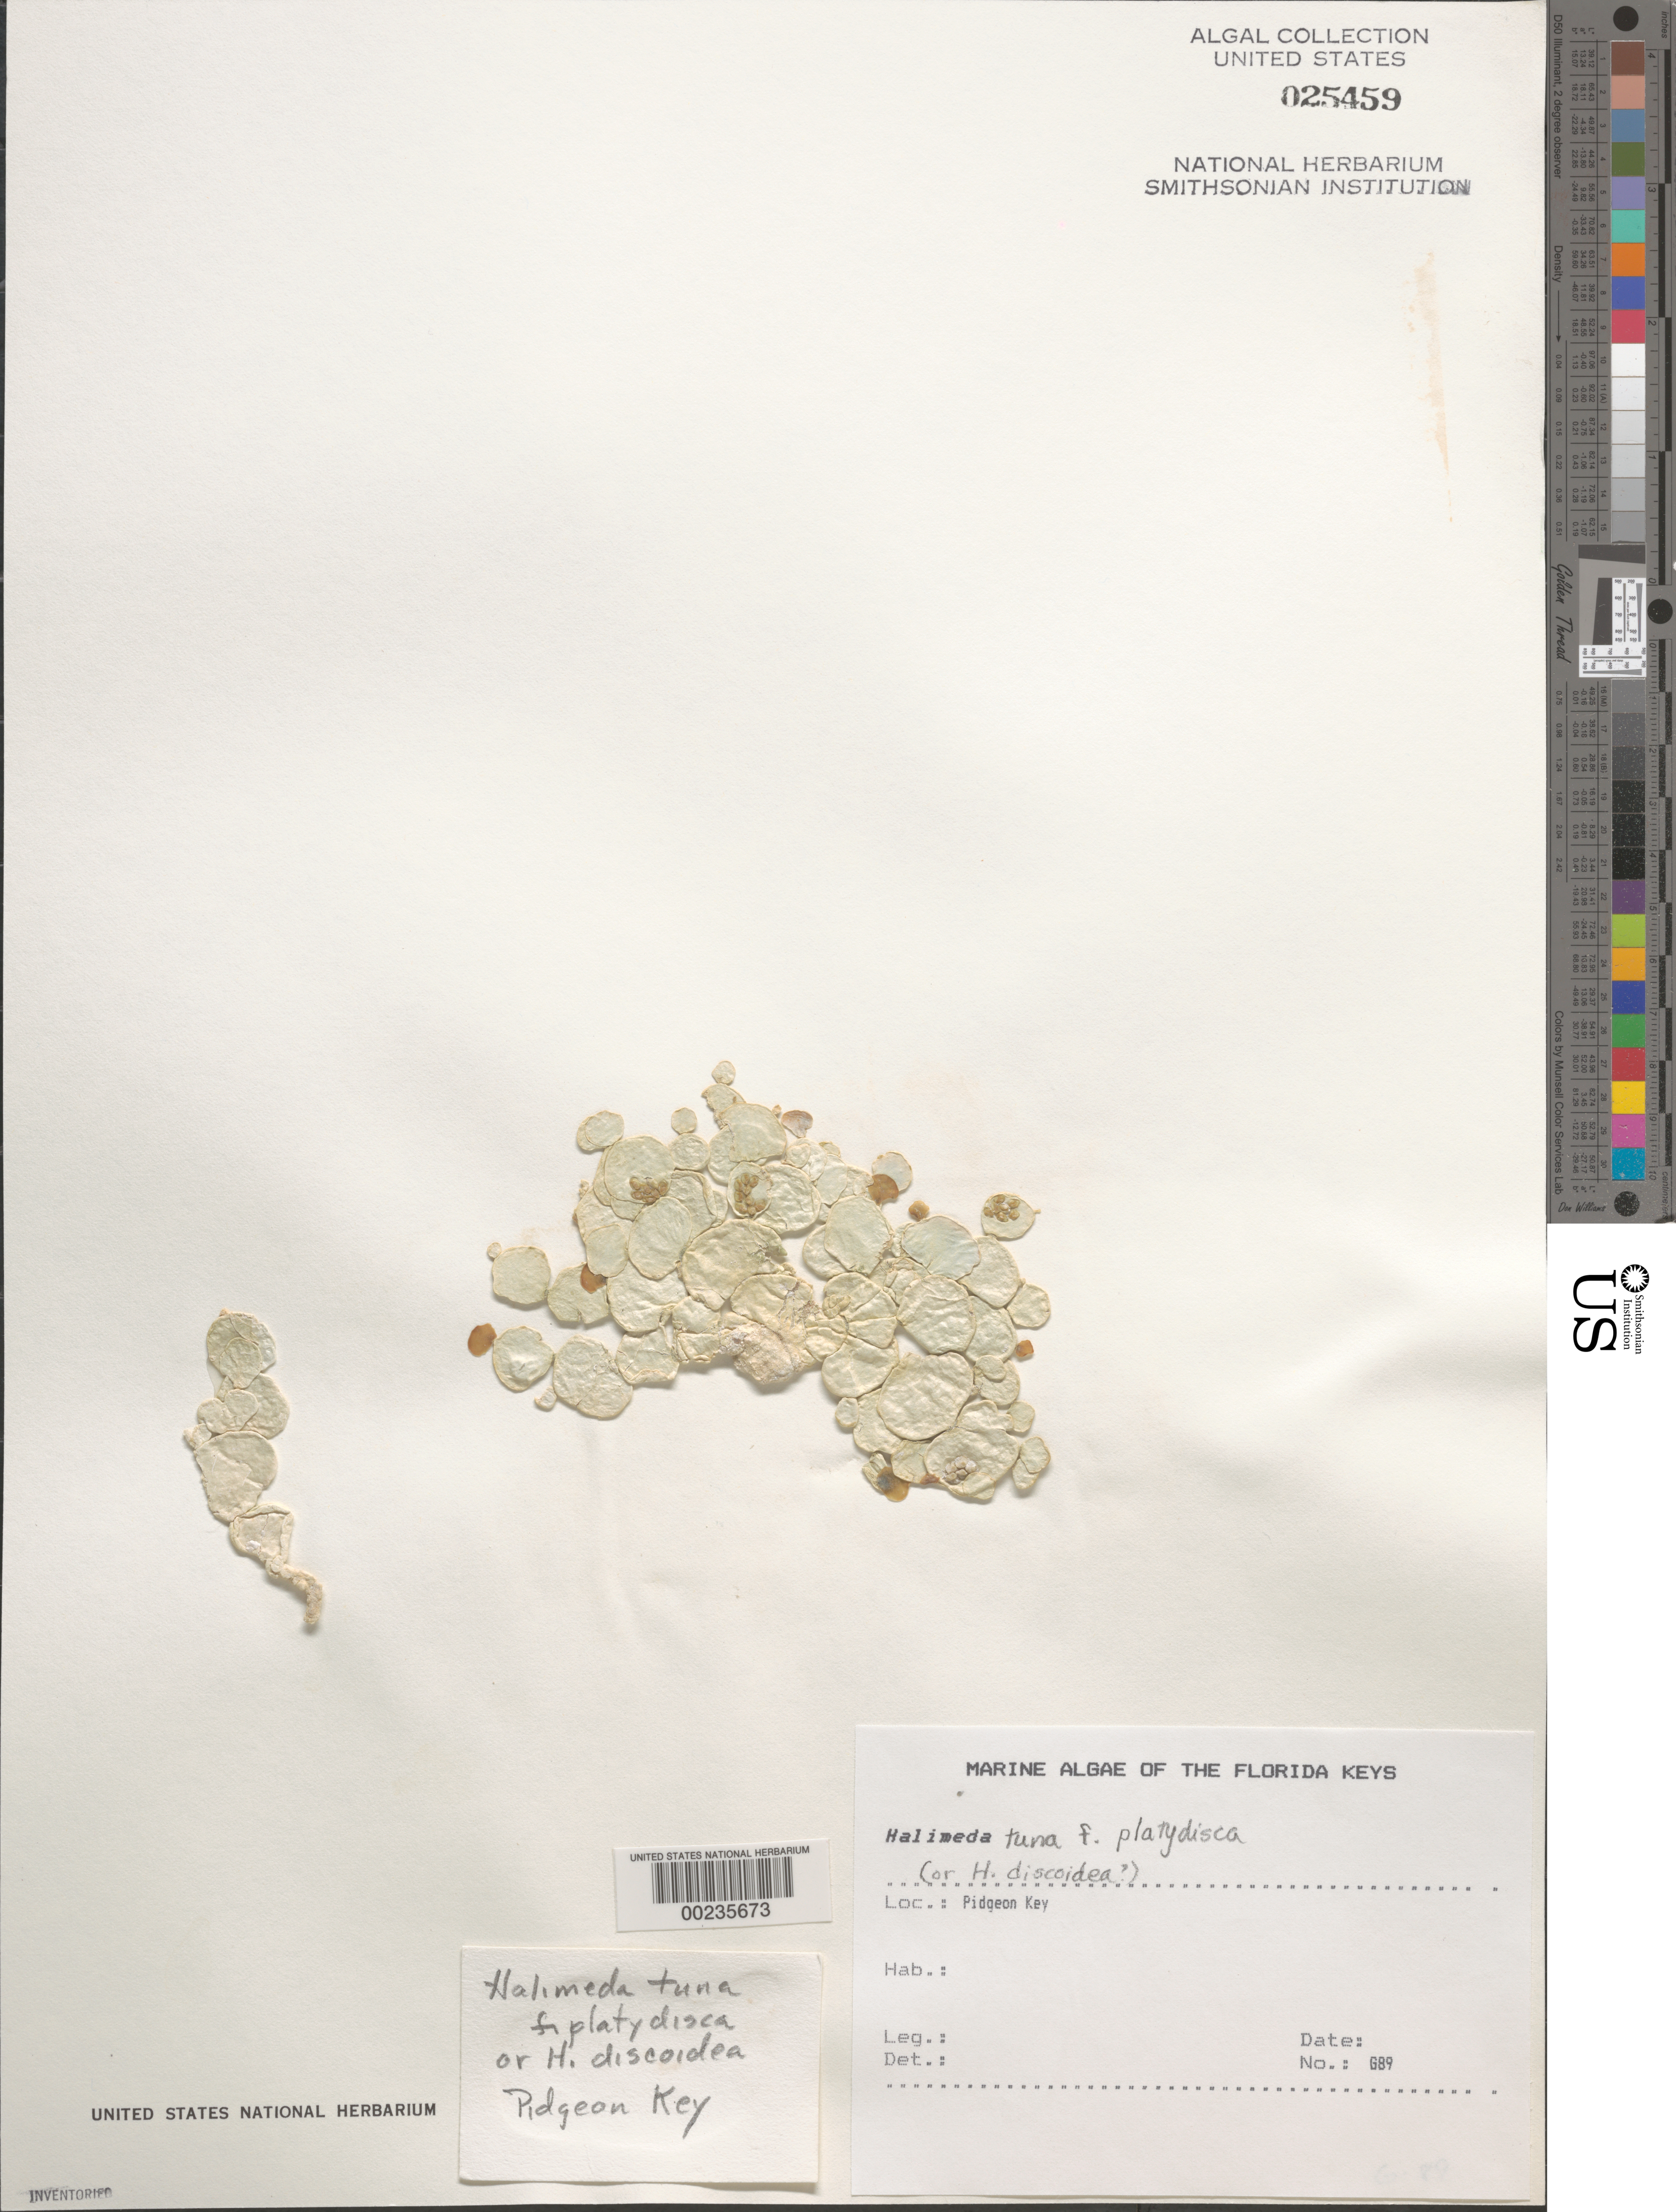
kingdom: Plantae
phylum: Chlorophyta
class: Ulvophyceae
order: Bryopsidales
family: Halimedaceae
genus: Halimeda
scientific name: Halimeda tuna f. platydisca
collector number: G89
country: United States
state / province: Florida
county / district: Monroe County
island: Pigeon Key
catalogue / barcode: US 25459